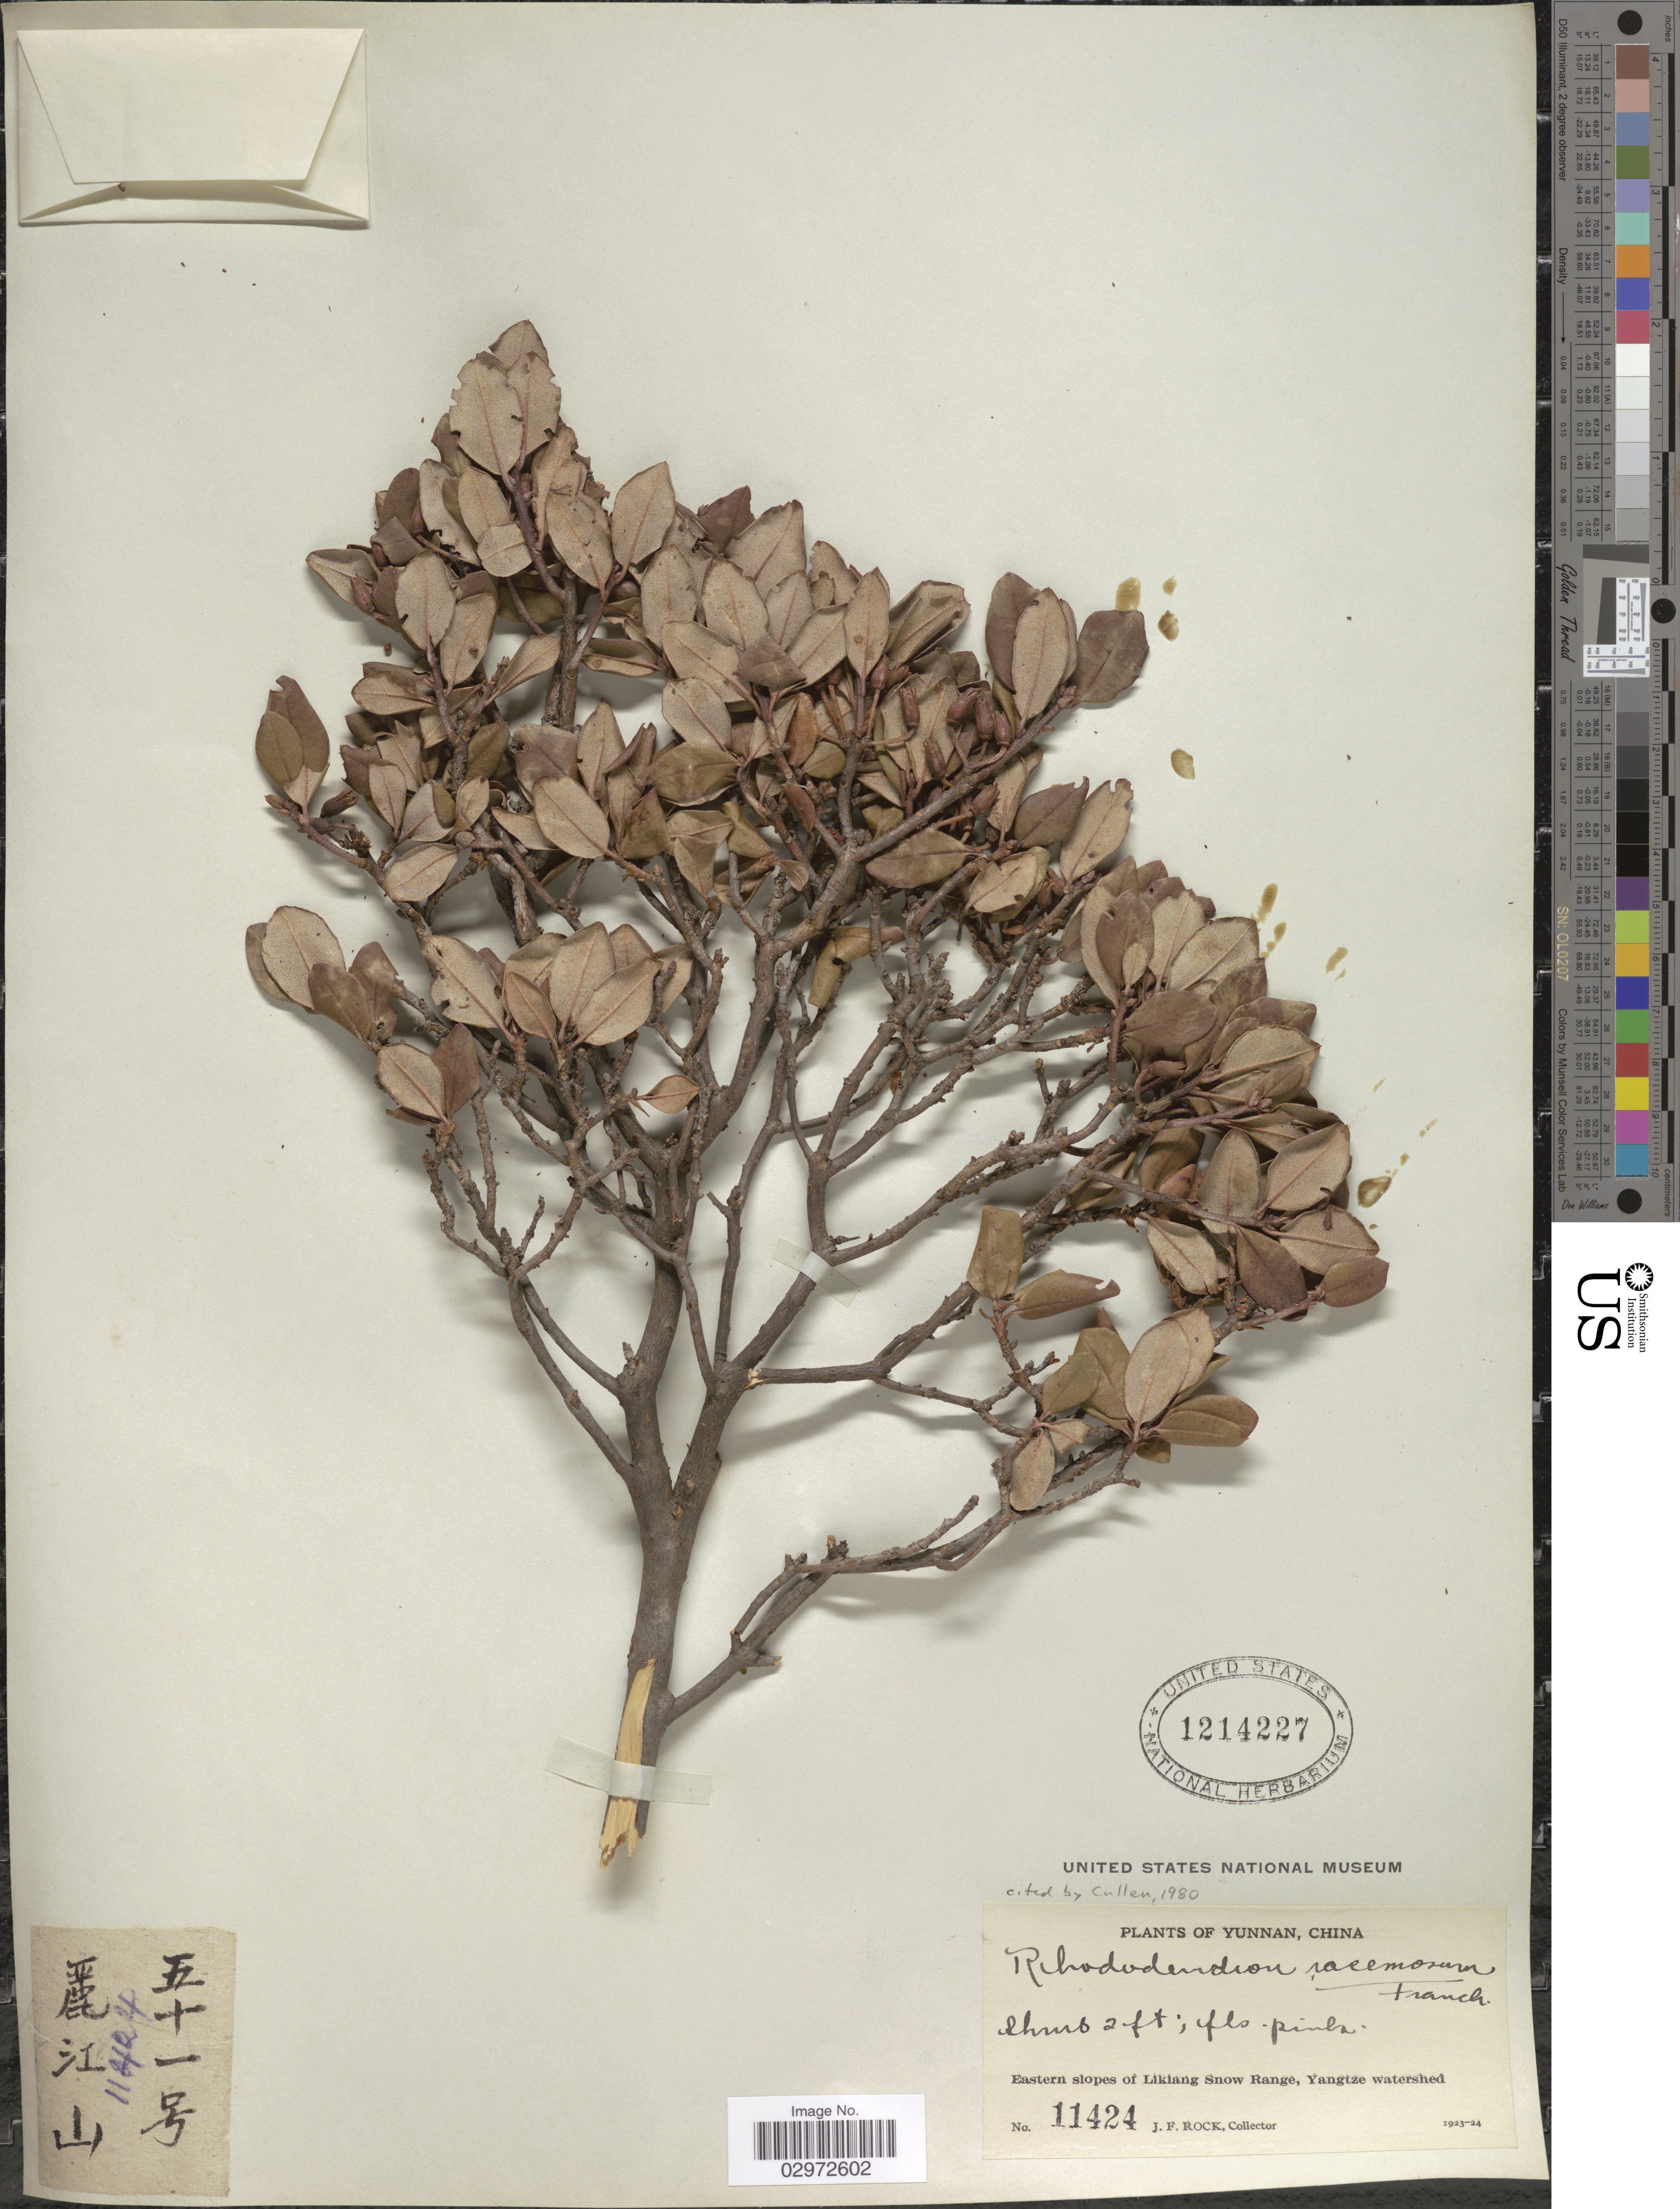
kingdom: Plantae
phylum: Tracheophyta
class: Magnoliopsida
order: Ericales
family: Ericaceae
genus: Rhododendron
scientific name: Rhododendron racemosum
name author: Franch.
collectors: J. Rock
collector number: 11424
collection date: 1923/1924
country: China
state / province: Yunnan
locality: Eastern slopes of Likiang Snow Range, Yangtze watershed.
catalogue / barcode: US 1214227